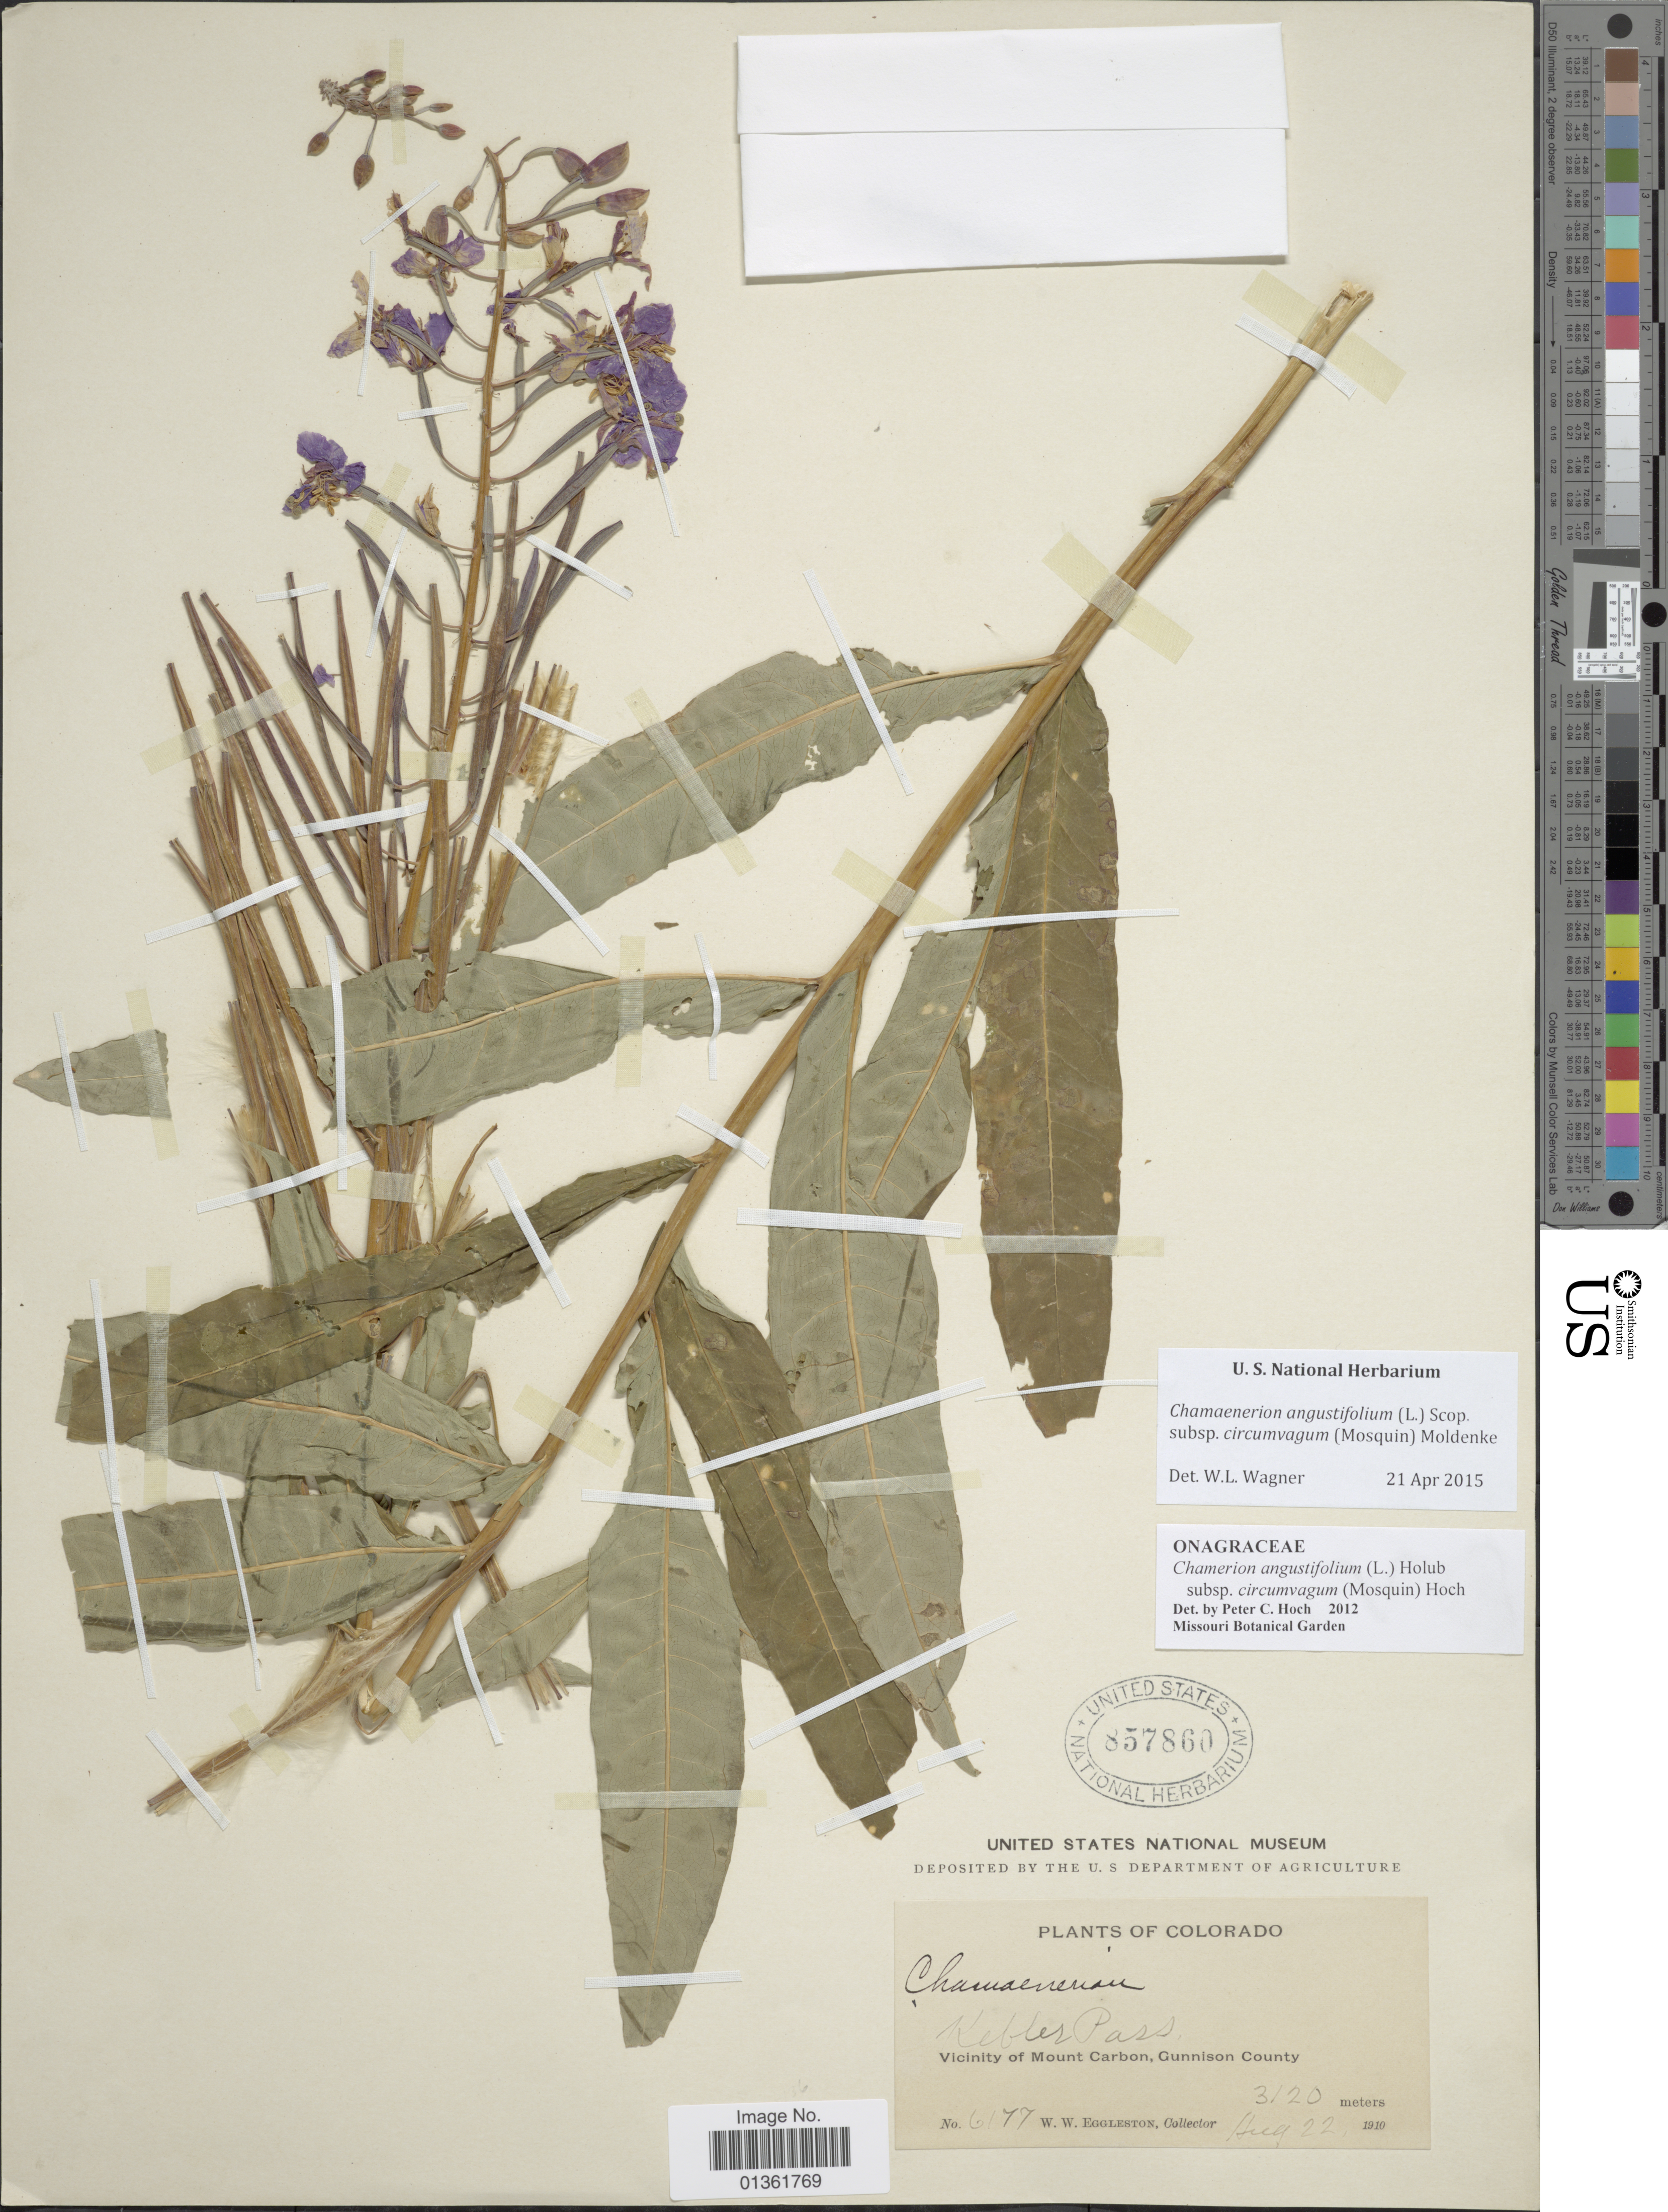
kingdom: Plantae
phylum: Tracheophyta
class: Magnoliopsida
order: Myrtales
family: Onagraceae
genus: Chamaenerion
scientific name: Chamaenerion angustifolium subsp. circumvagum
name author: (Mosquin) Moldenke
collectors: W. W. Eggleston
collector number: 6177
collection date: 1910-08-22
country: United States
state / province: Colorado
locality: Kebler Pass. Vicinity of Mount Carbon, Gunnison County.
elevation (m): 3120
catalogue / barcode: US 857860